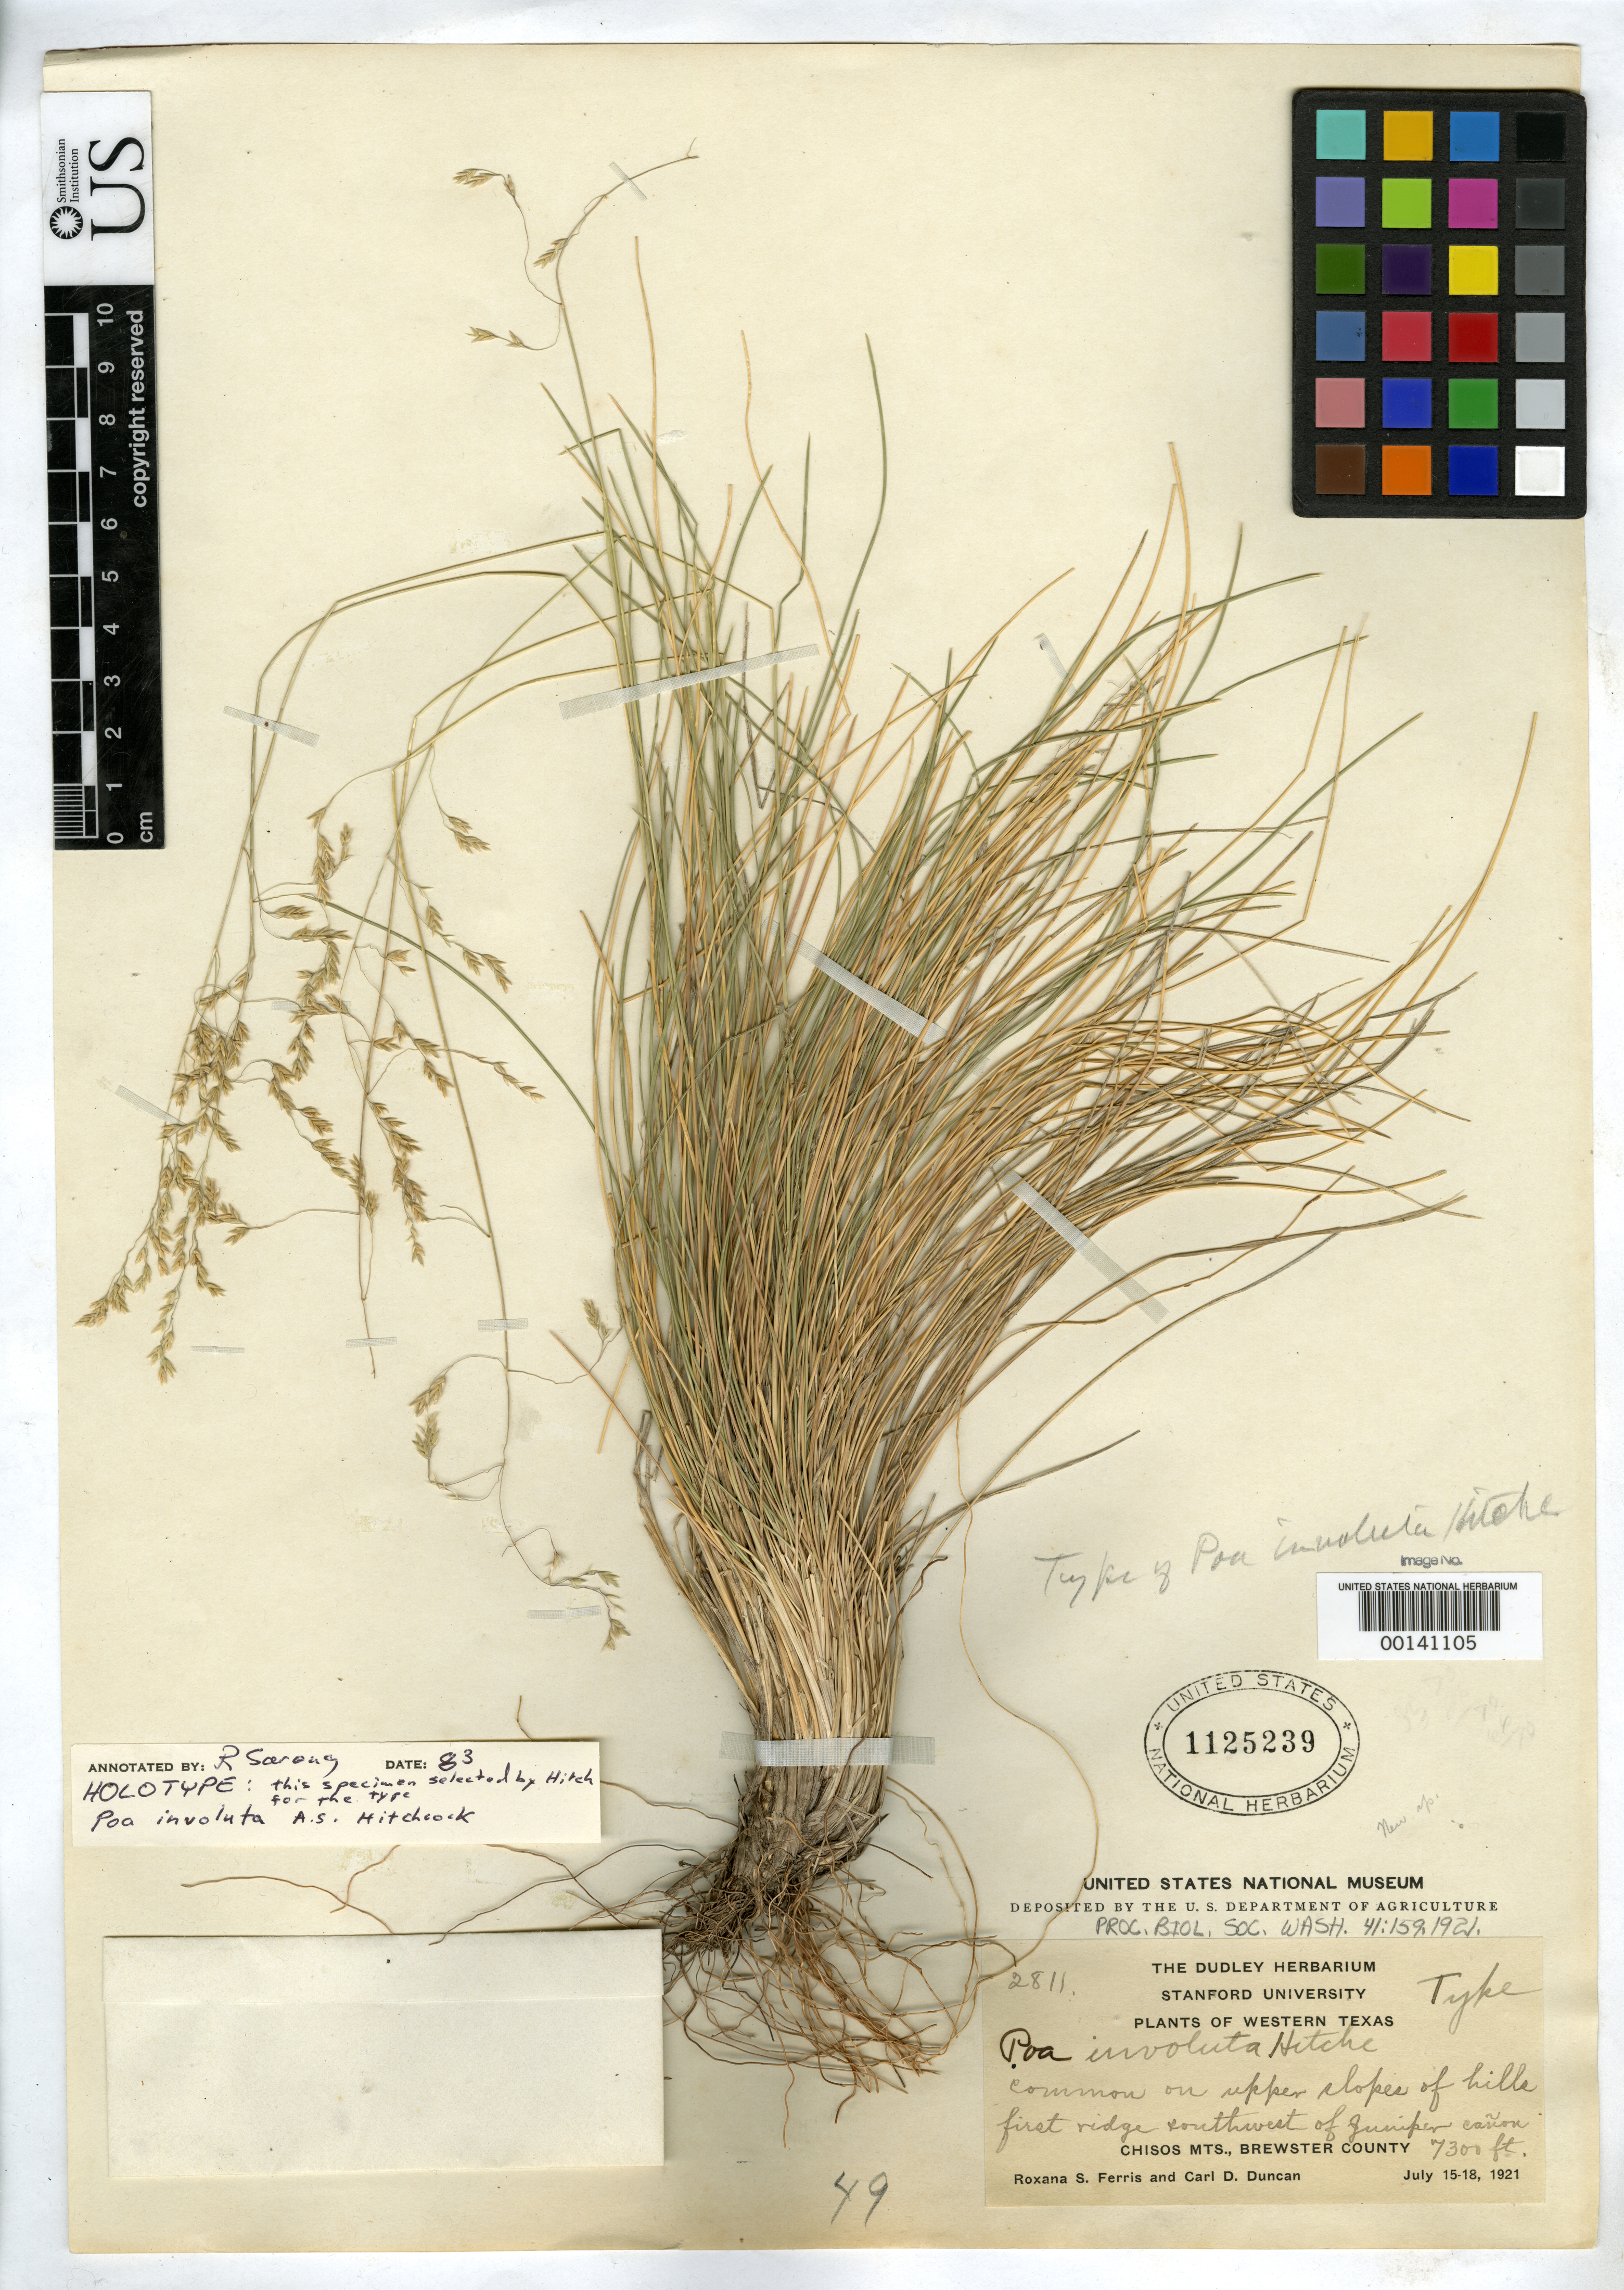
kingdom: Plantae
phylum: Tracheophyta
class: Liliopsida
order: Poales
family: Poaceae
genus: Poa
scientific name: Poa involuta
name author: Hitchc.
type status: Holotype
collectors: R. S. Ferris & C. Duncan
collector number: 2811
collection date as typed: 15 Jul 1921 to 18 Jul 1921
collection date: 1921-07-15/1921-07-18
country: United States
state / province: Texas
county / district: Brewster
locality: Chisos Mtns.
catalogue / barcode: US 1125239